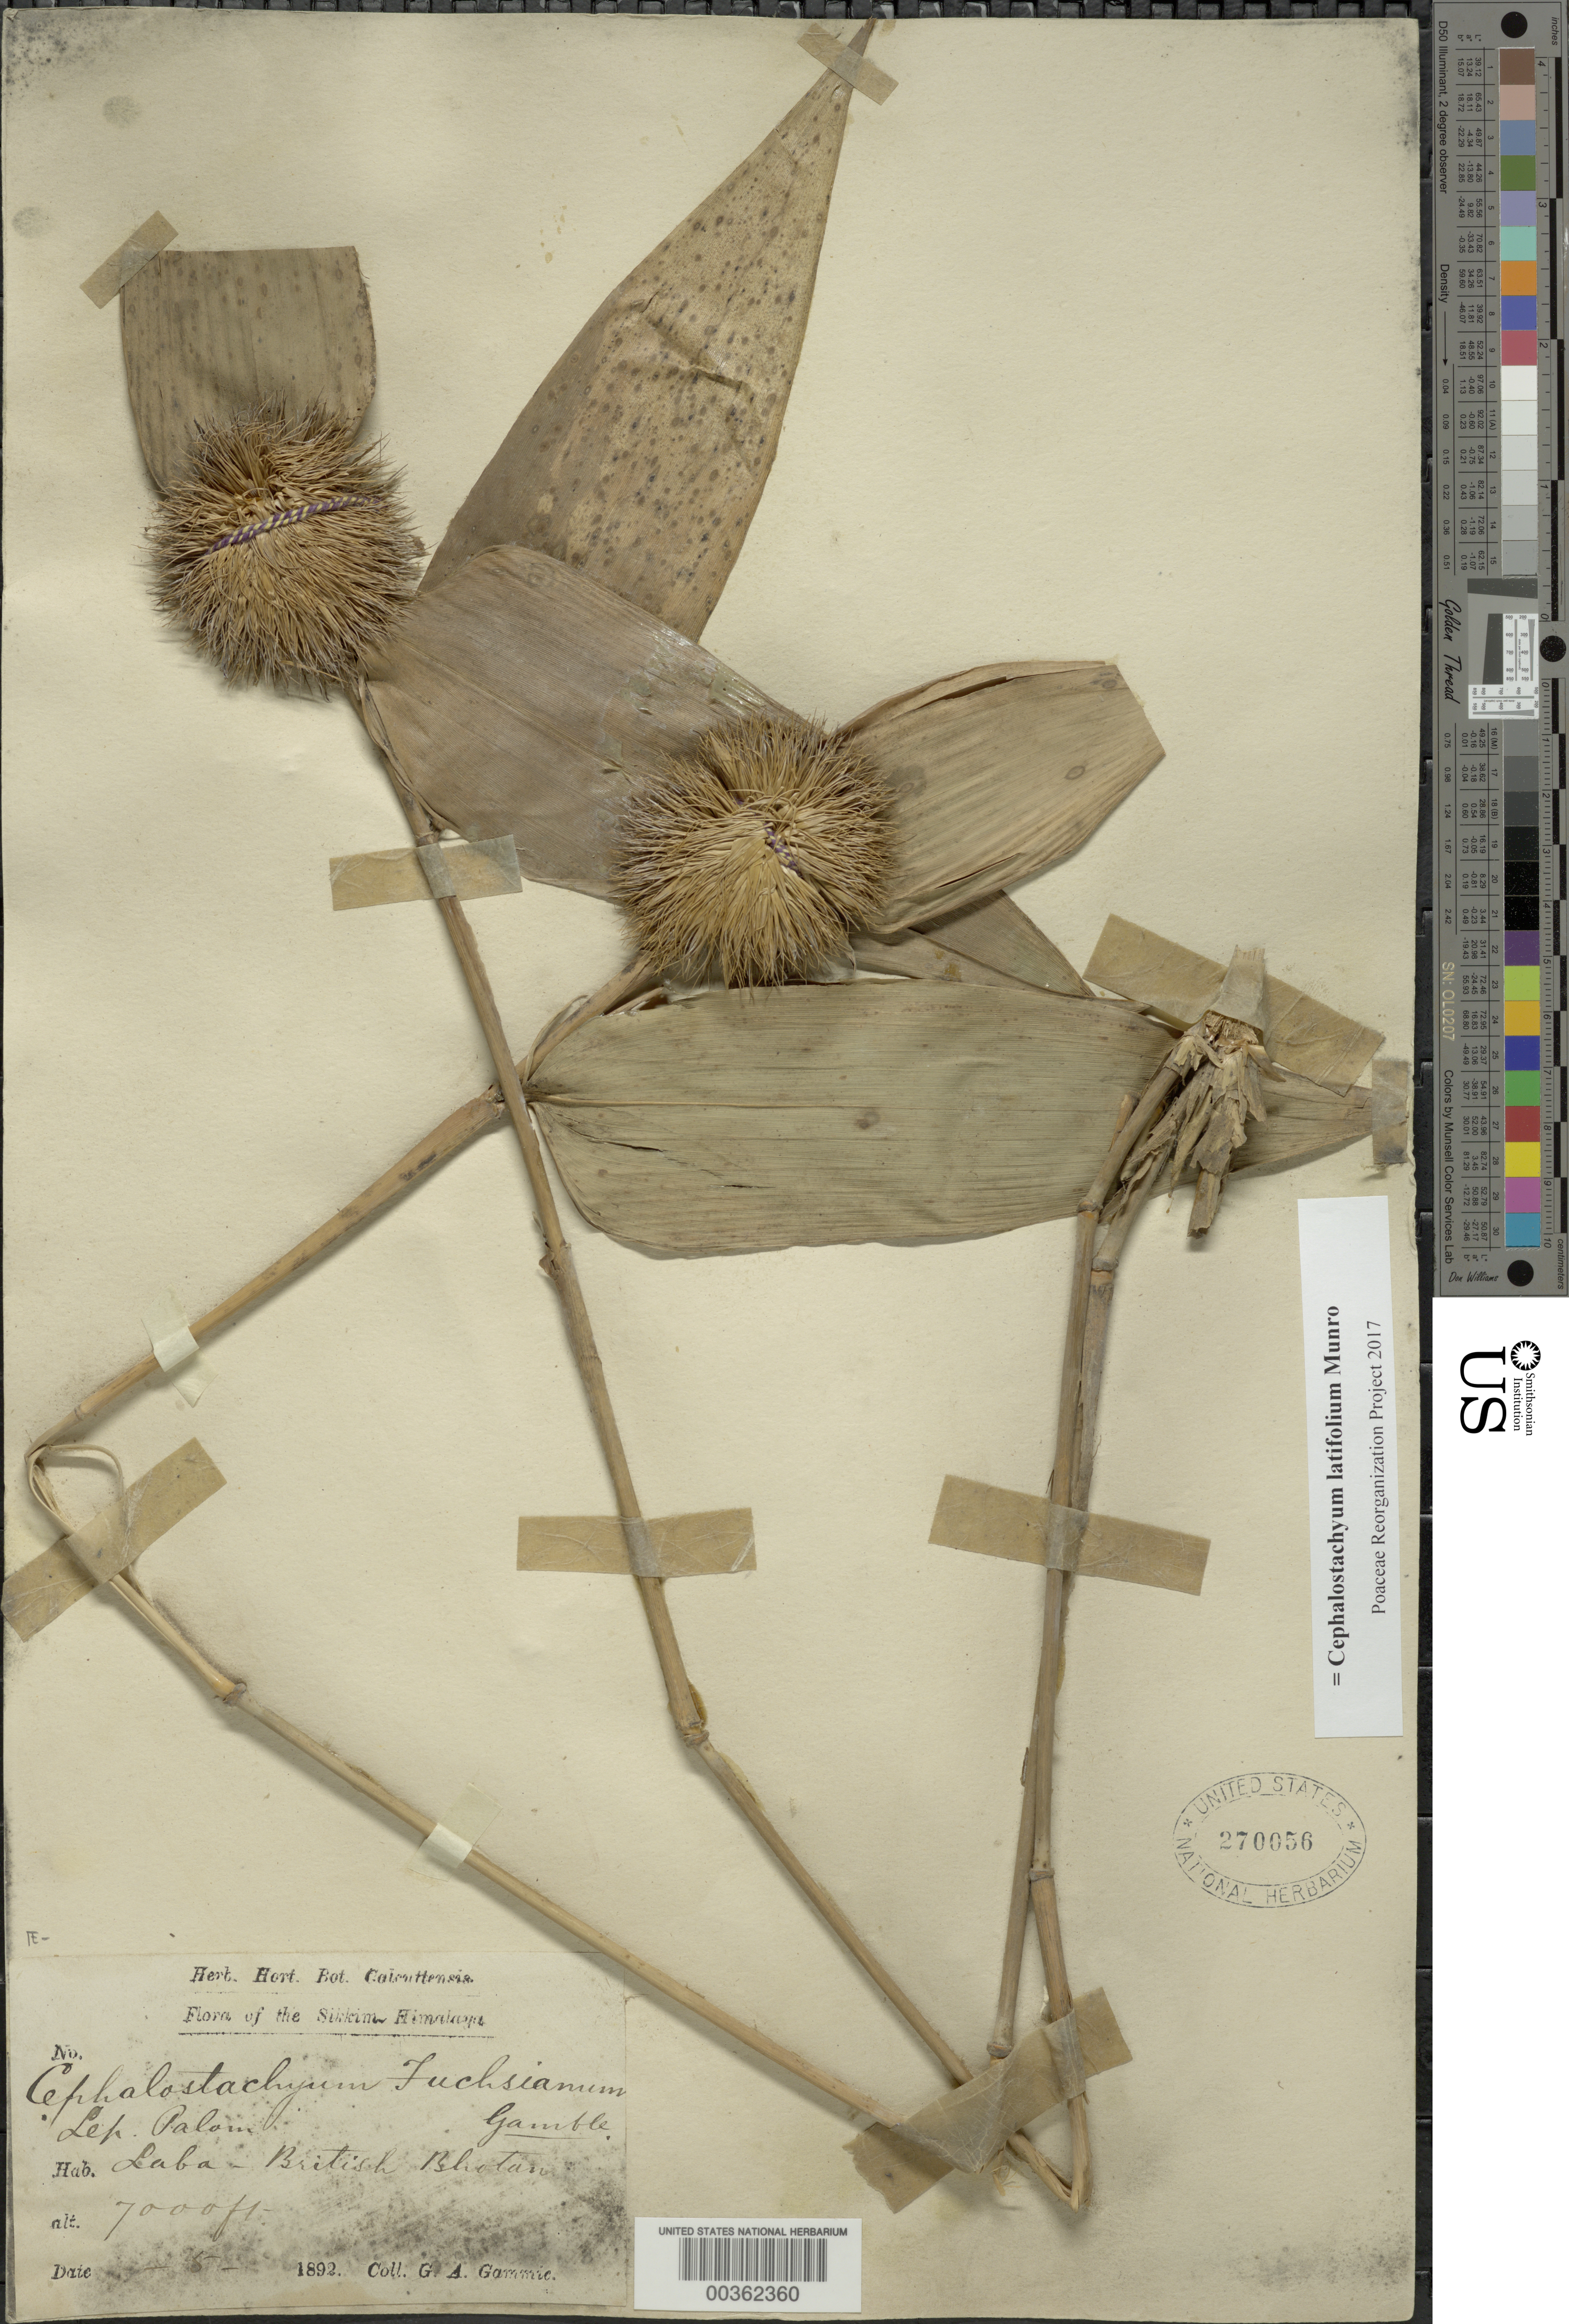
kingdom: Plantae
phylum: Tracheophyta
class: Liliopsida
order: Poales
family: Poaceae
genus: Cephalostachyum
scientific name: Cephalostachyum latifolium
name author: Munro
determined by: Poaceae Reorganization Project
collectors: G. Gammie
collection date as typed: May 1892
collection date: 1892-05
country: India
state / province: Sikkim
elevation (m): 2134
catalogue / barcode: US 270056